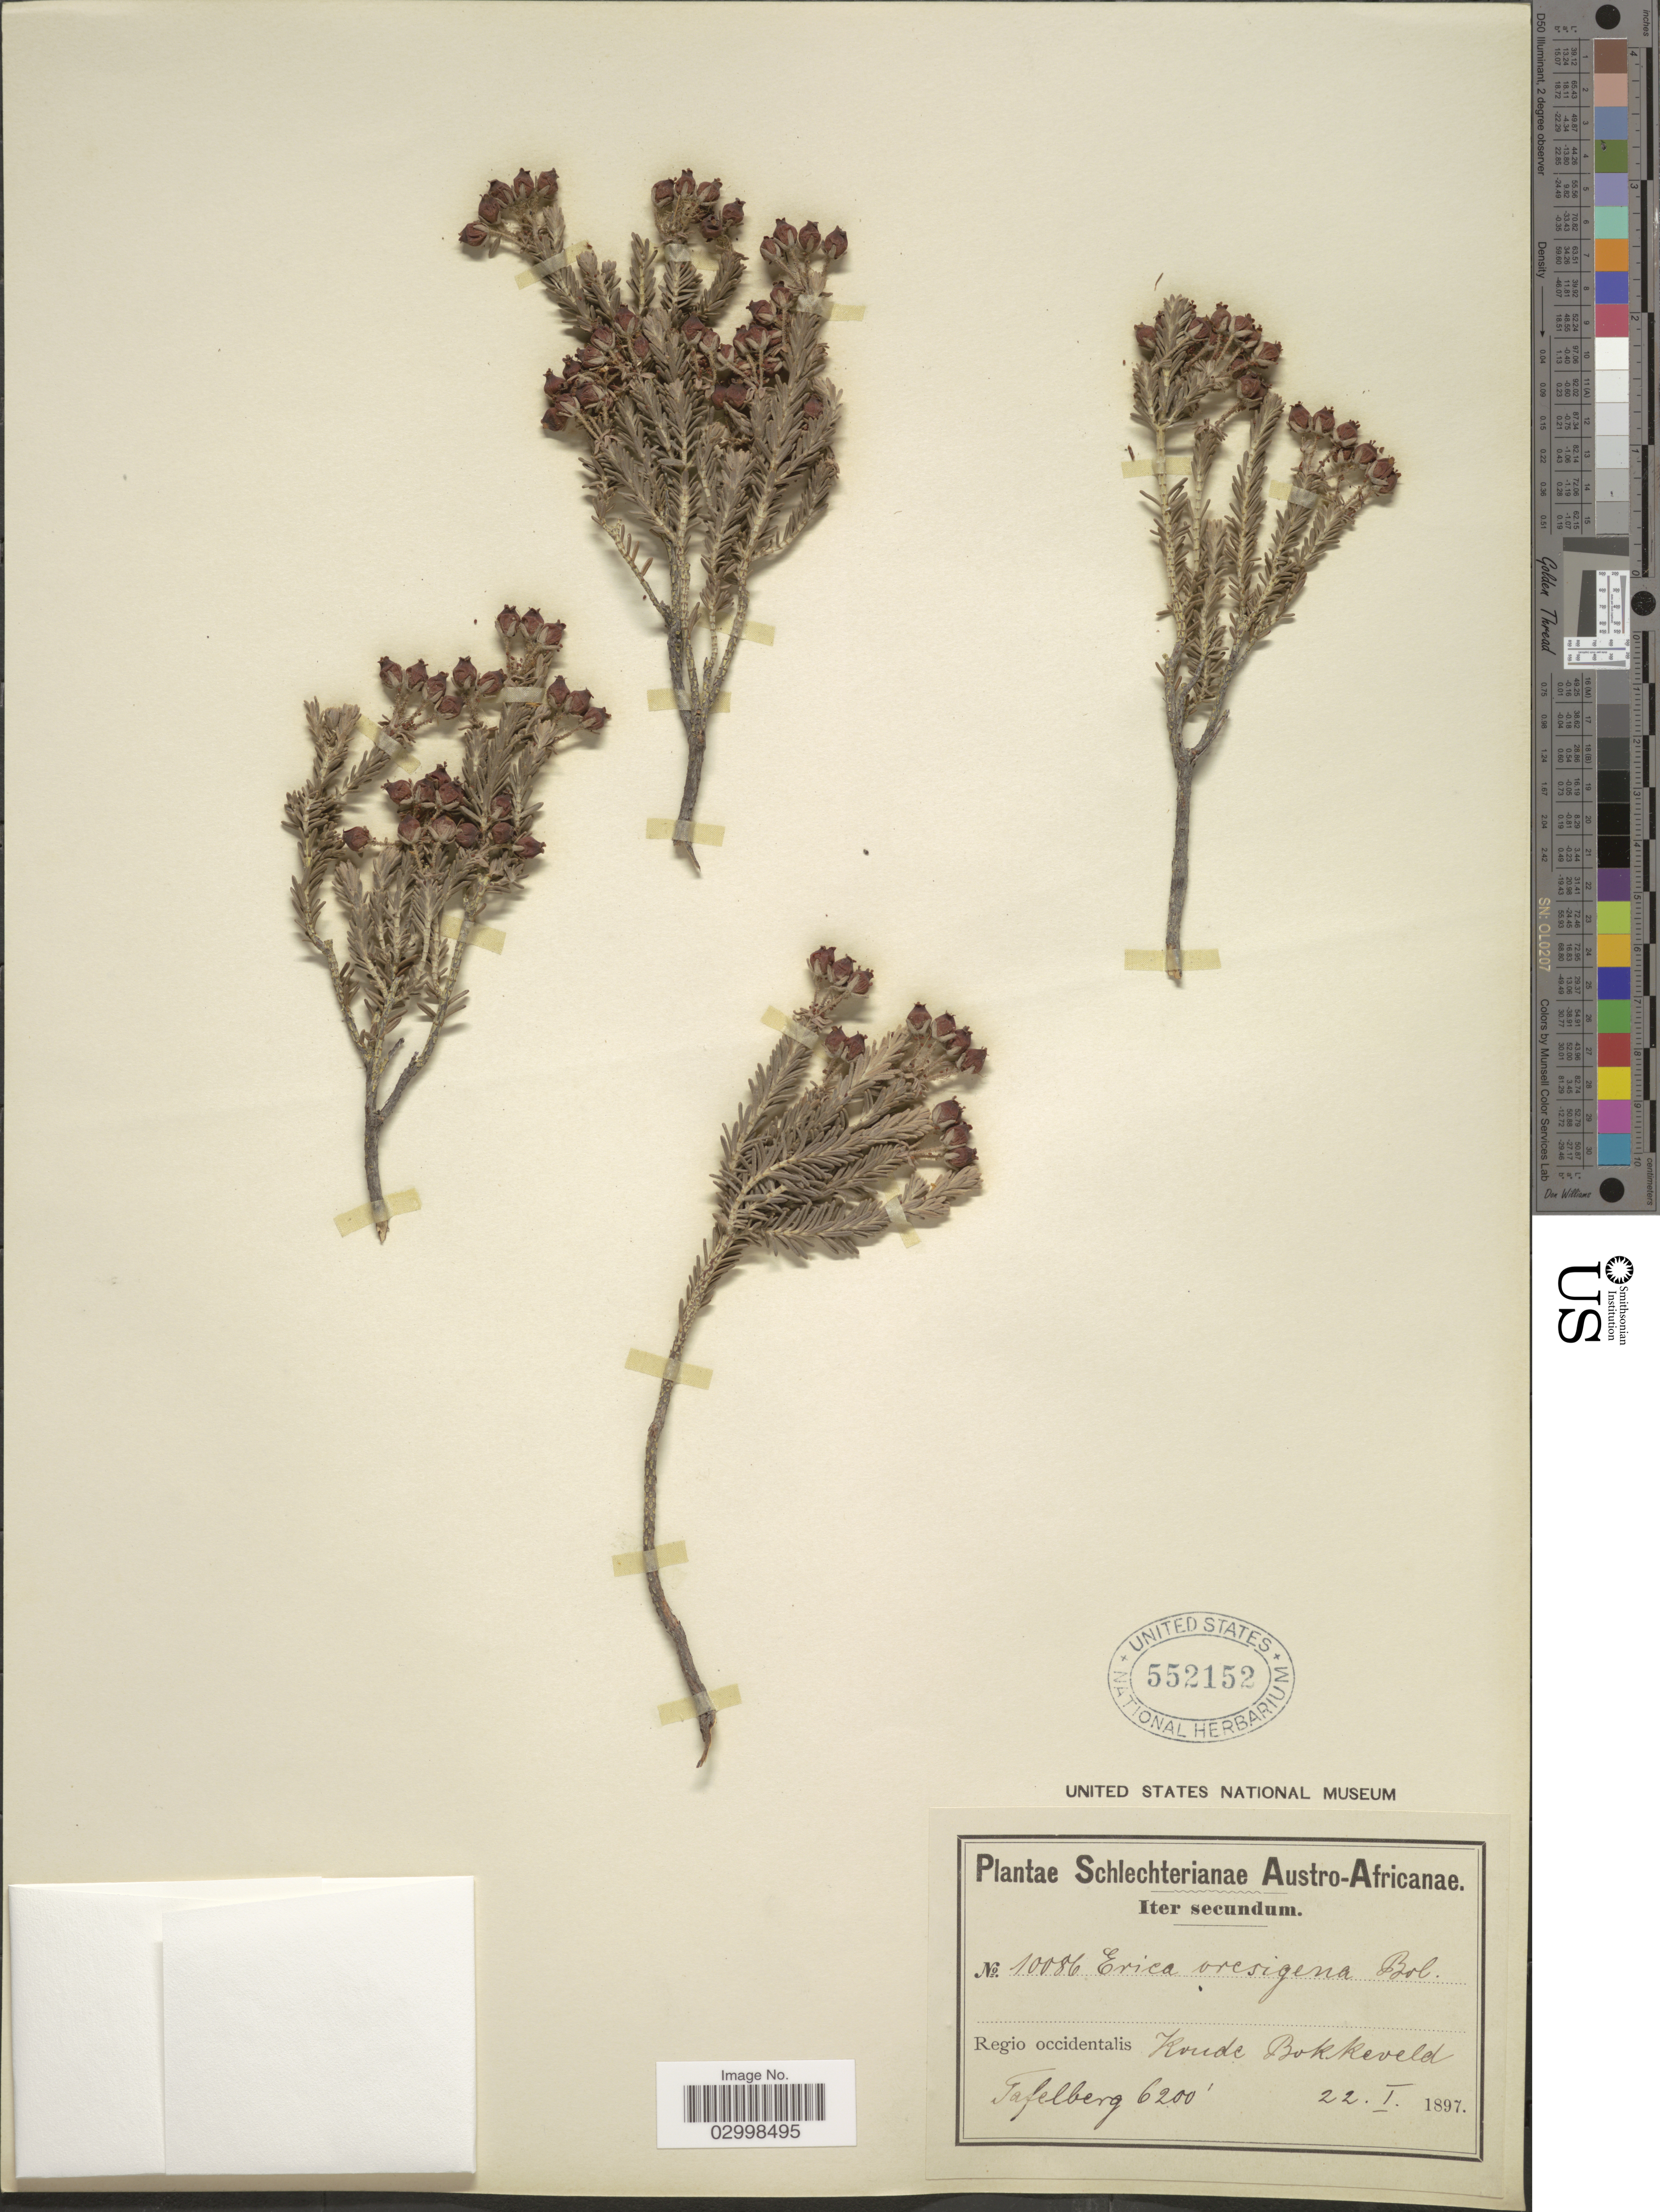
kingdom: Plantae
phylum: Tracheophyta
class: Magnoliopsida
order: Ericales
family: Ericaceae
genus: Erica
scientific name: Erica oresigena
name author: Bolus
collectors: Schlechter, --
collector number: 10086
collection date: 1897-01-22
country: South Africa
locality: Austro-Africanae. Regio occidentalis. Koude Bokkeveld, Tafelberg.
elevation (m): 1890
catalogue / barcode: US 552152